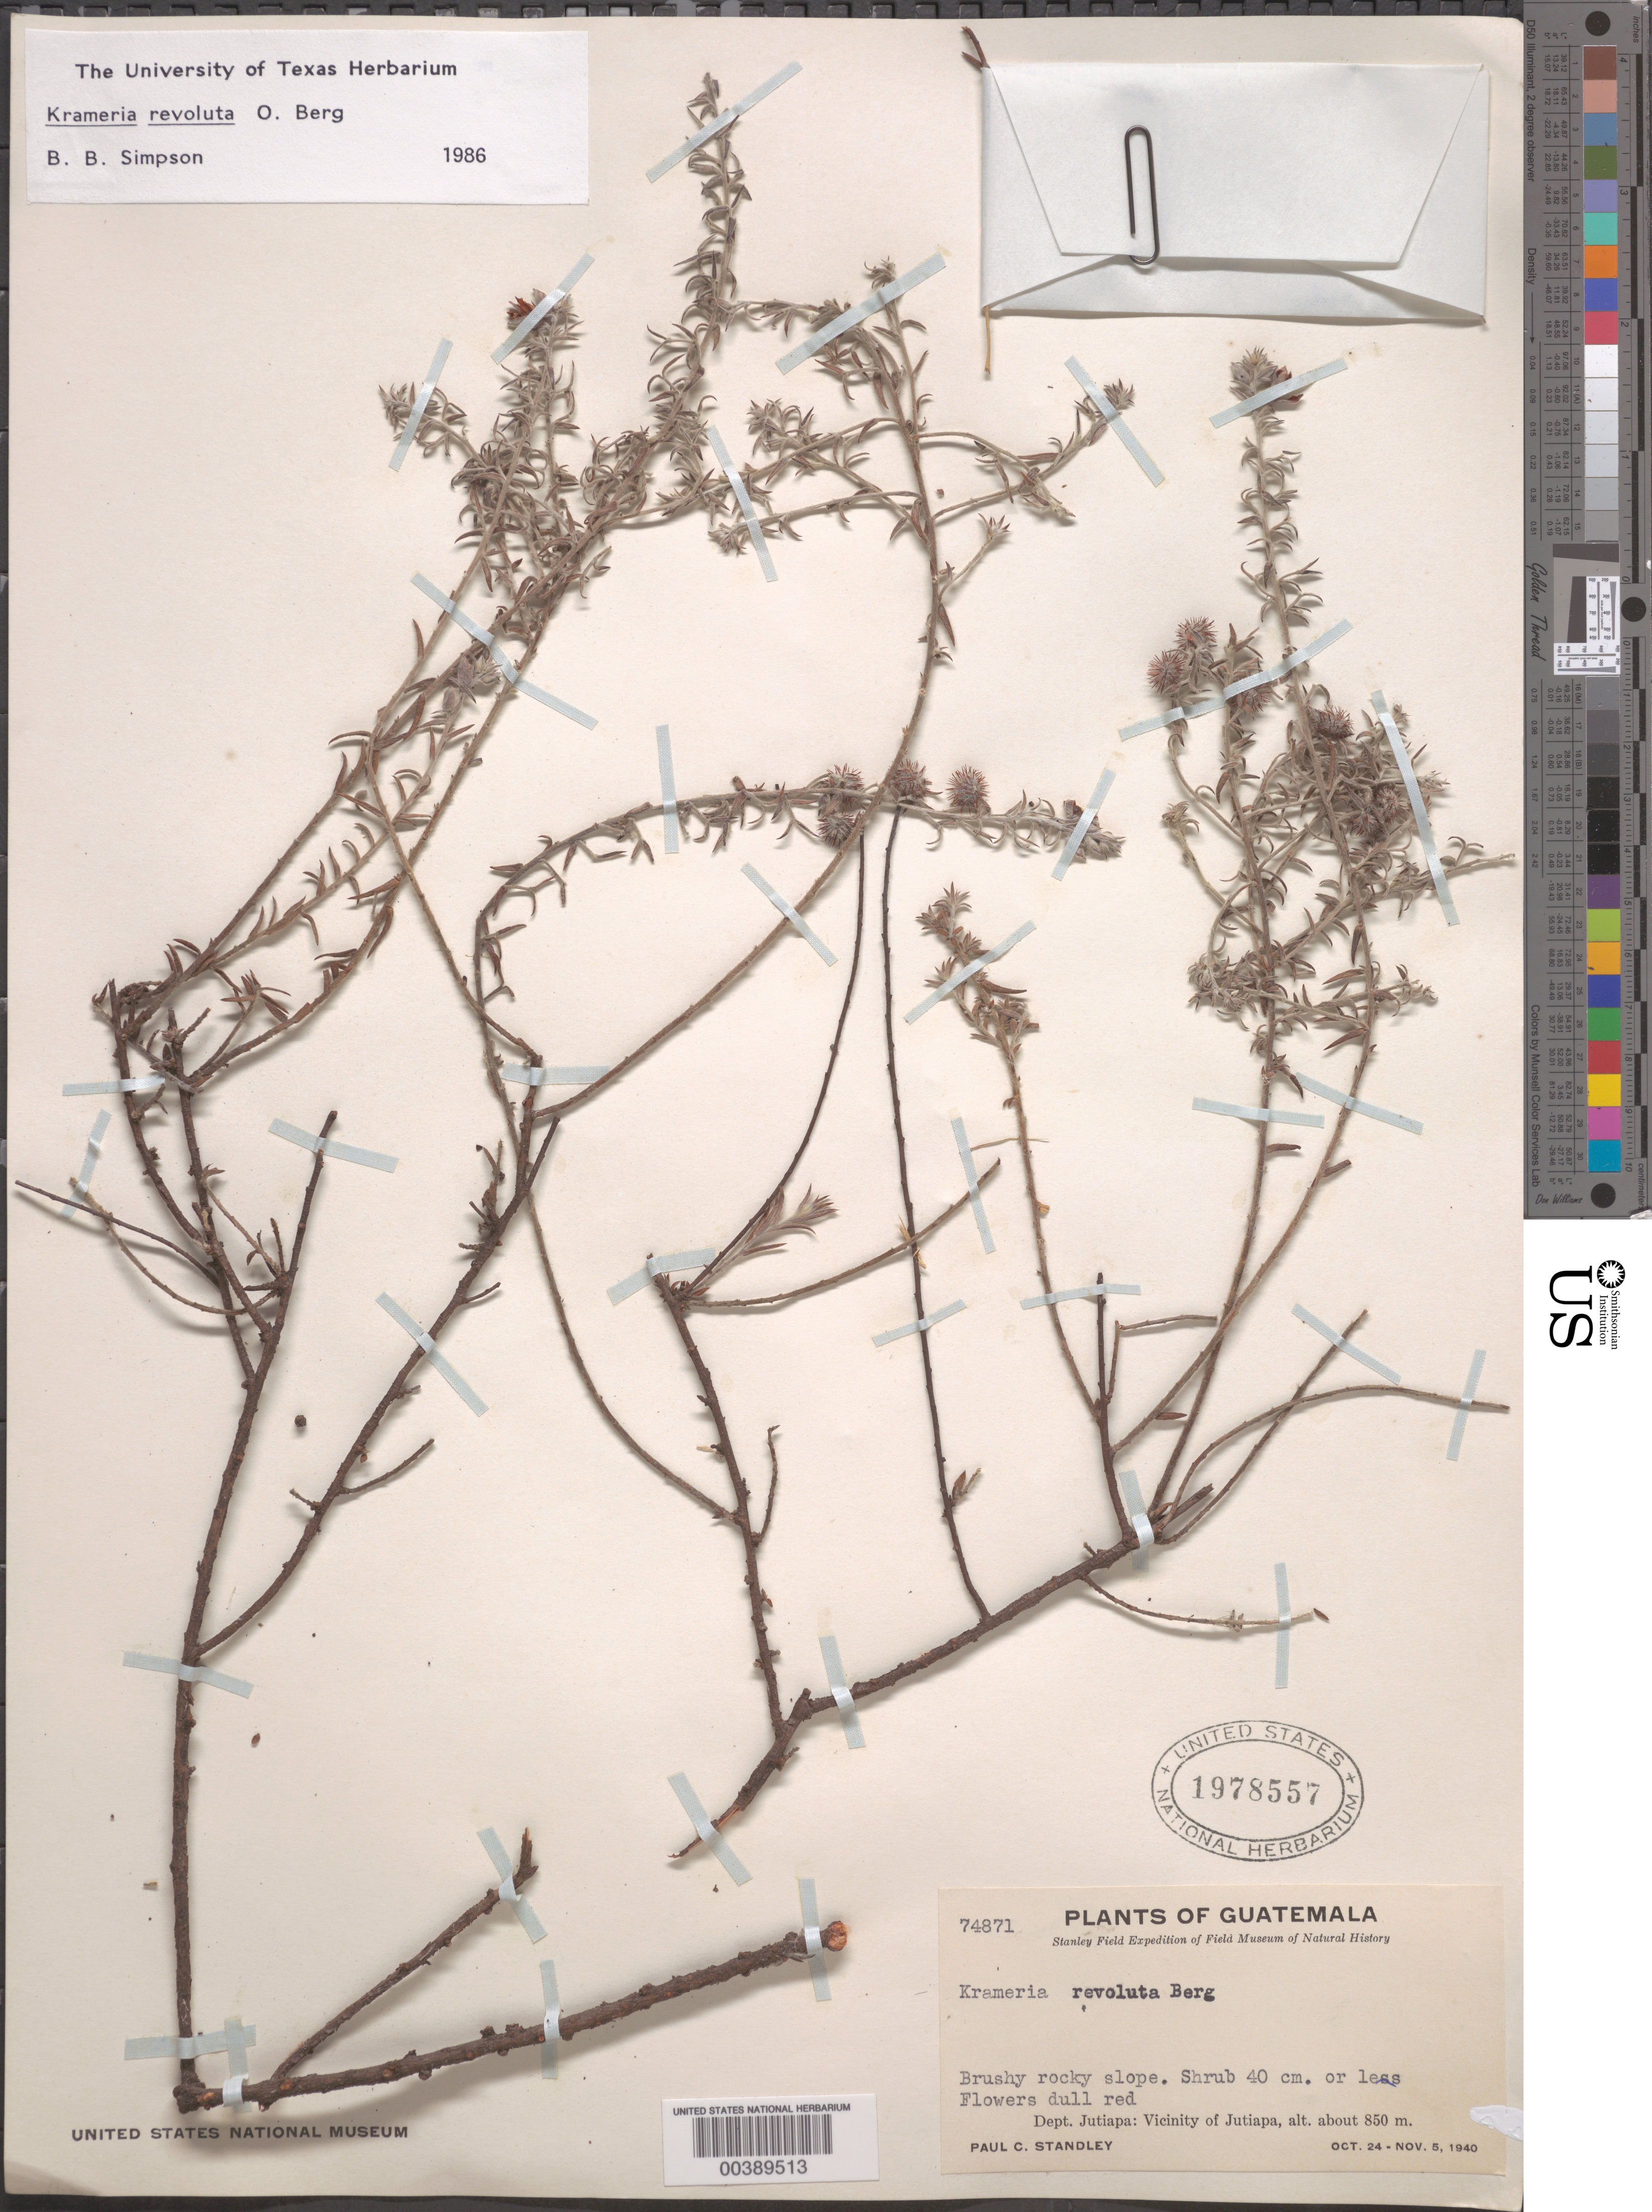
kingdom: Plantae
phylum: Tracheophyta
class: Magnoliopsida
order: Zygophyllales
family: Krameriaceae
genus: Krameria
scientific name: Krameria revoluta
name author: O. Berg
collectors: P. C. Standley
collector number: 74871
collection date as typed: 24 Oct 1940 to 05 Nov 1940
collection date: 1940-10-24/1940-11-05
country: Guatemala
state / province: Jutiapa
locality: Vicinity of Jutiapa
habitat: Brushy rocky slope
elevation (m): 850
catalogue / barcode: US 1978557